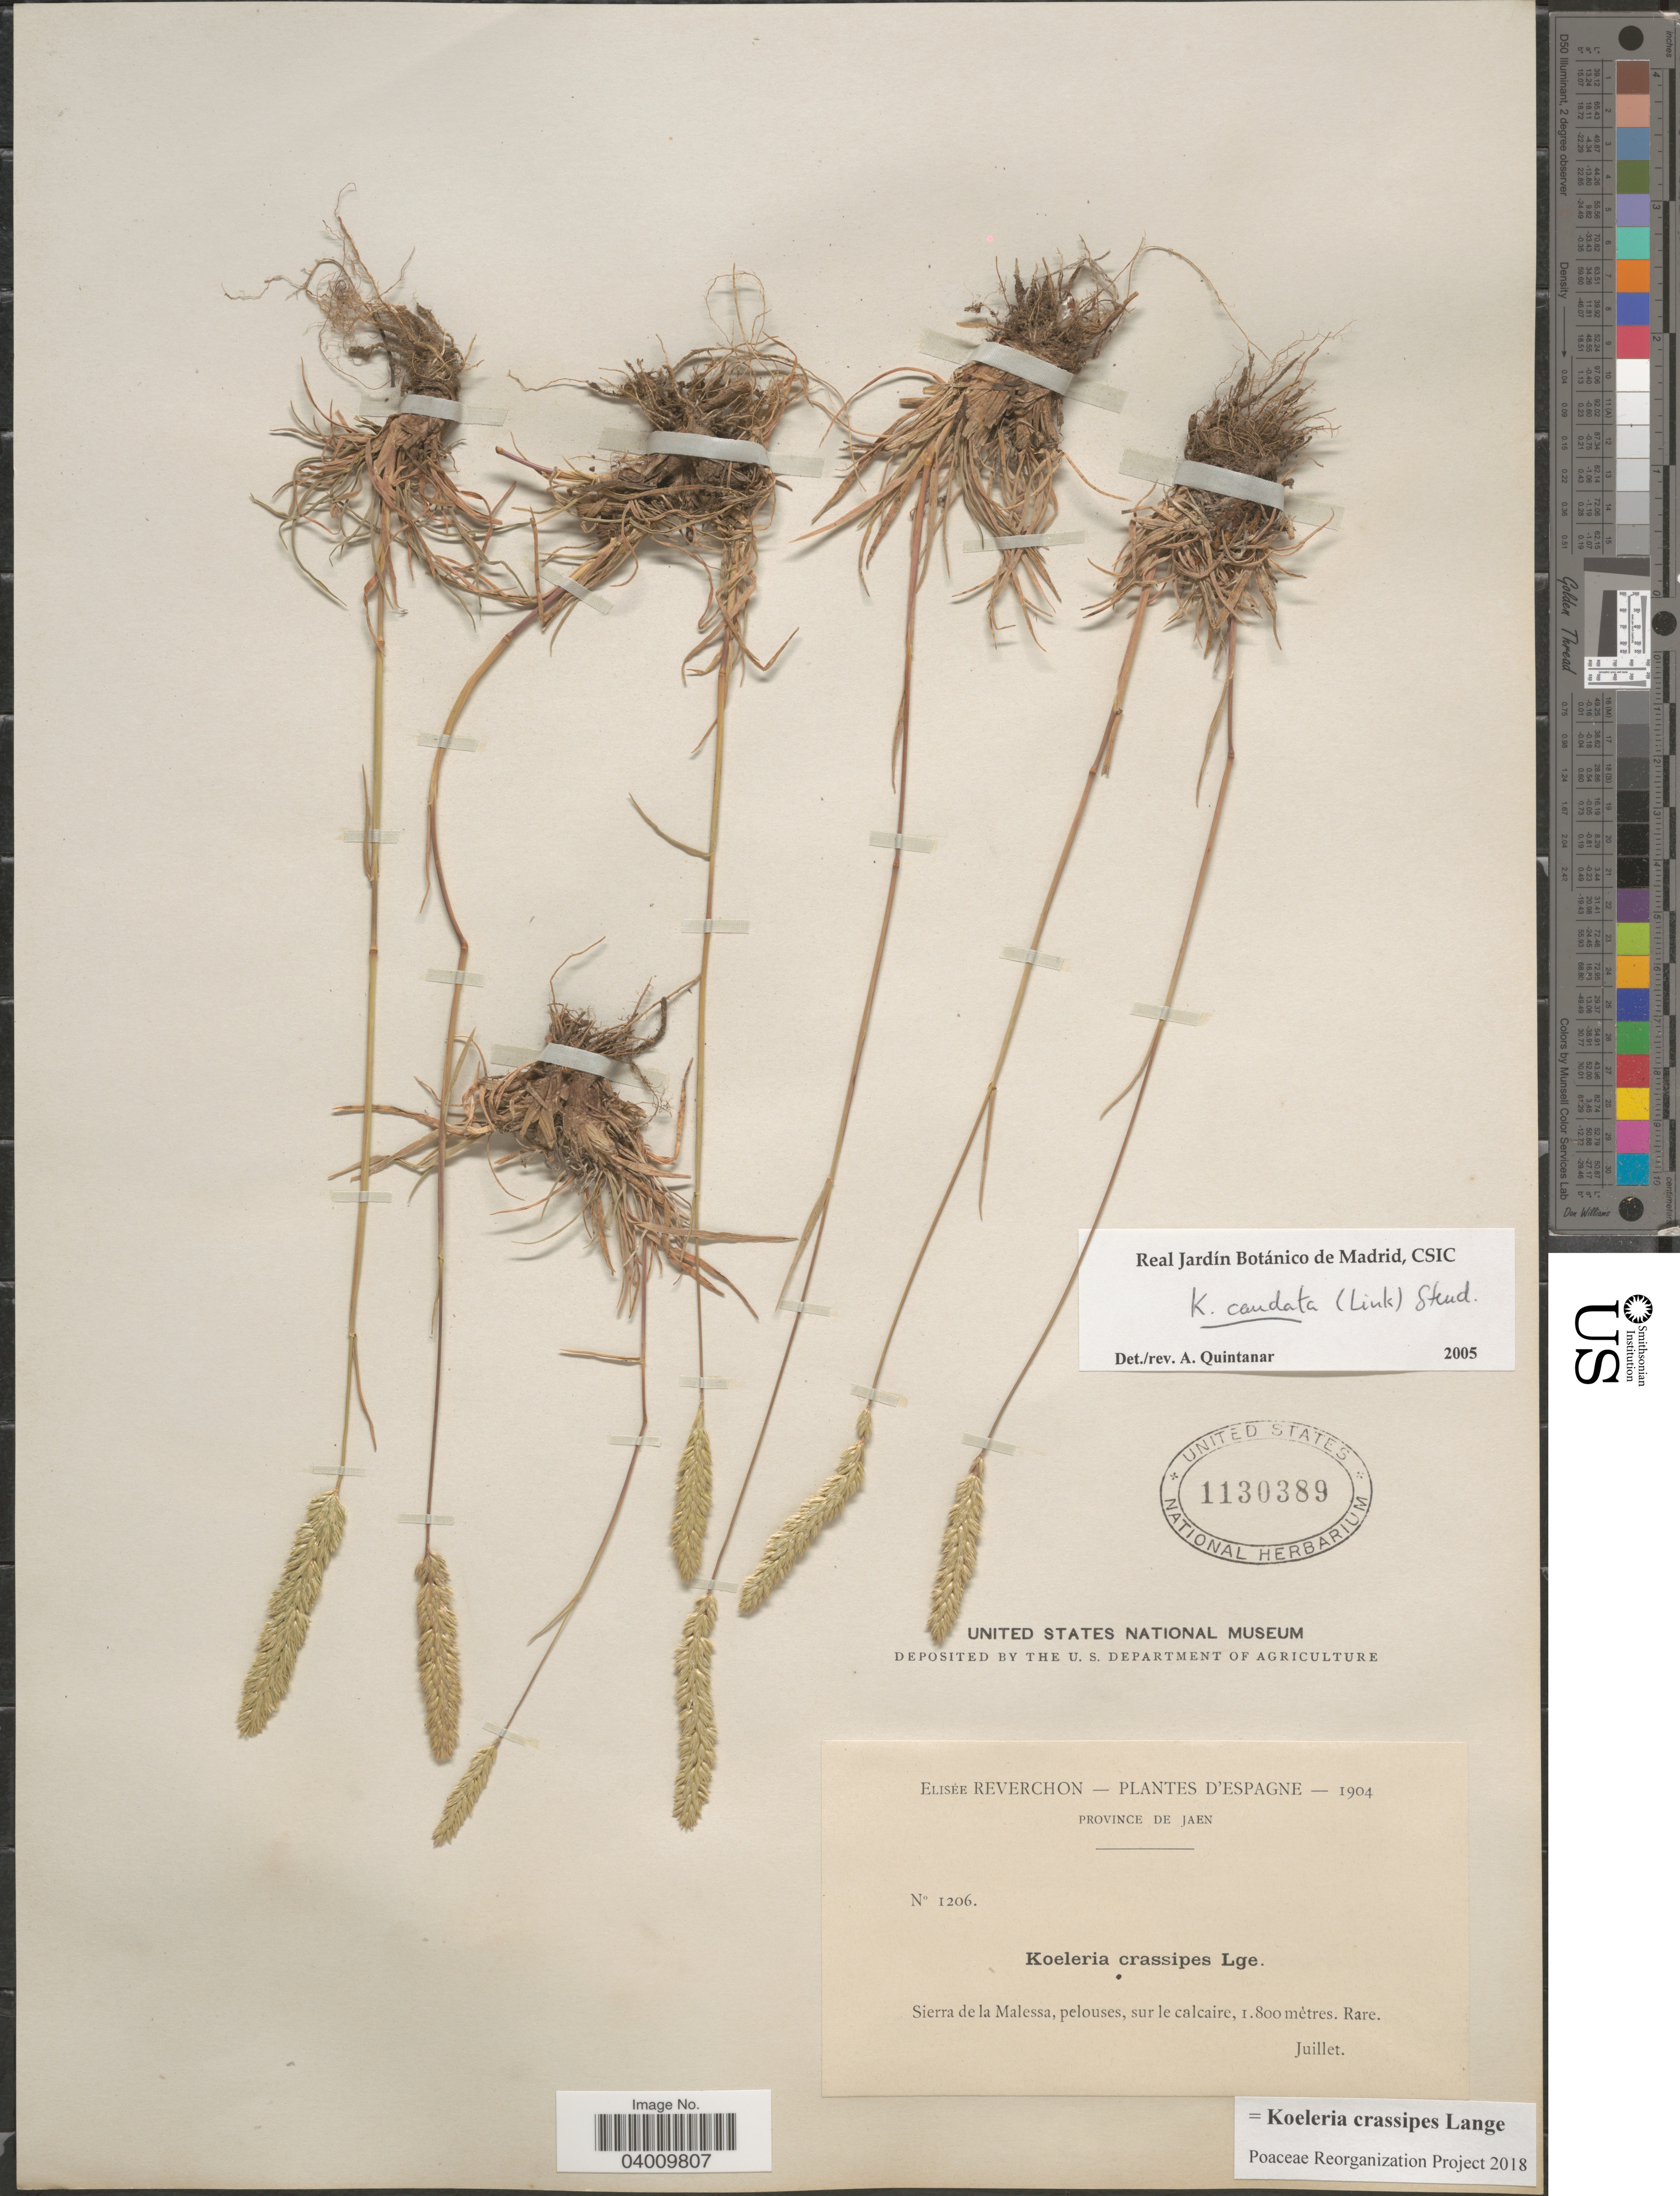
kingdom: Plantae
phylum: Tracheophyta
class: Liliopsida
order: Poales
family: Poaceae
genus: Koeleria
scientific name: Koeleria crassipes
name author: Lange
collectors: E. Reverchon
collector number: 1206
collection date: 1904-07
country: Spain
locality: Espagne. Province de Jaen. Sierra de la Malessa, pelouses, sur le calcaire.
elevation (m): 1800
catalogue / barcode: US 1130389